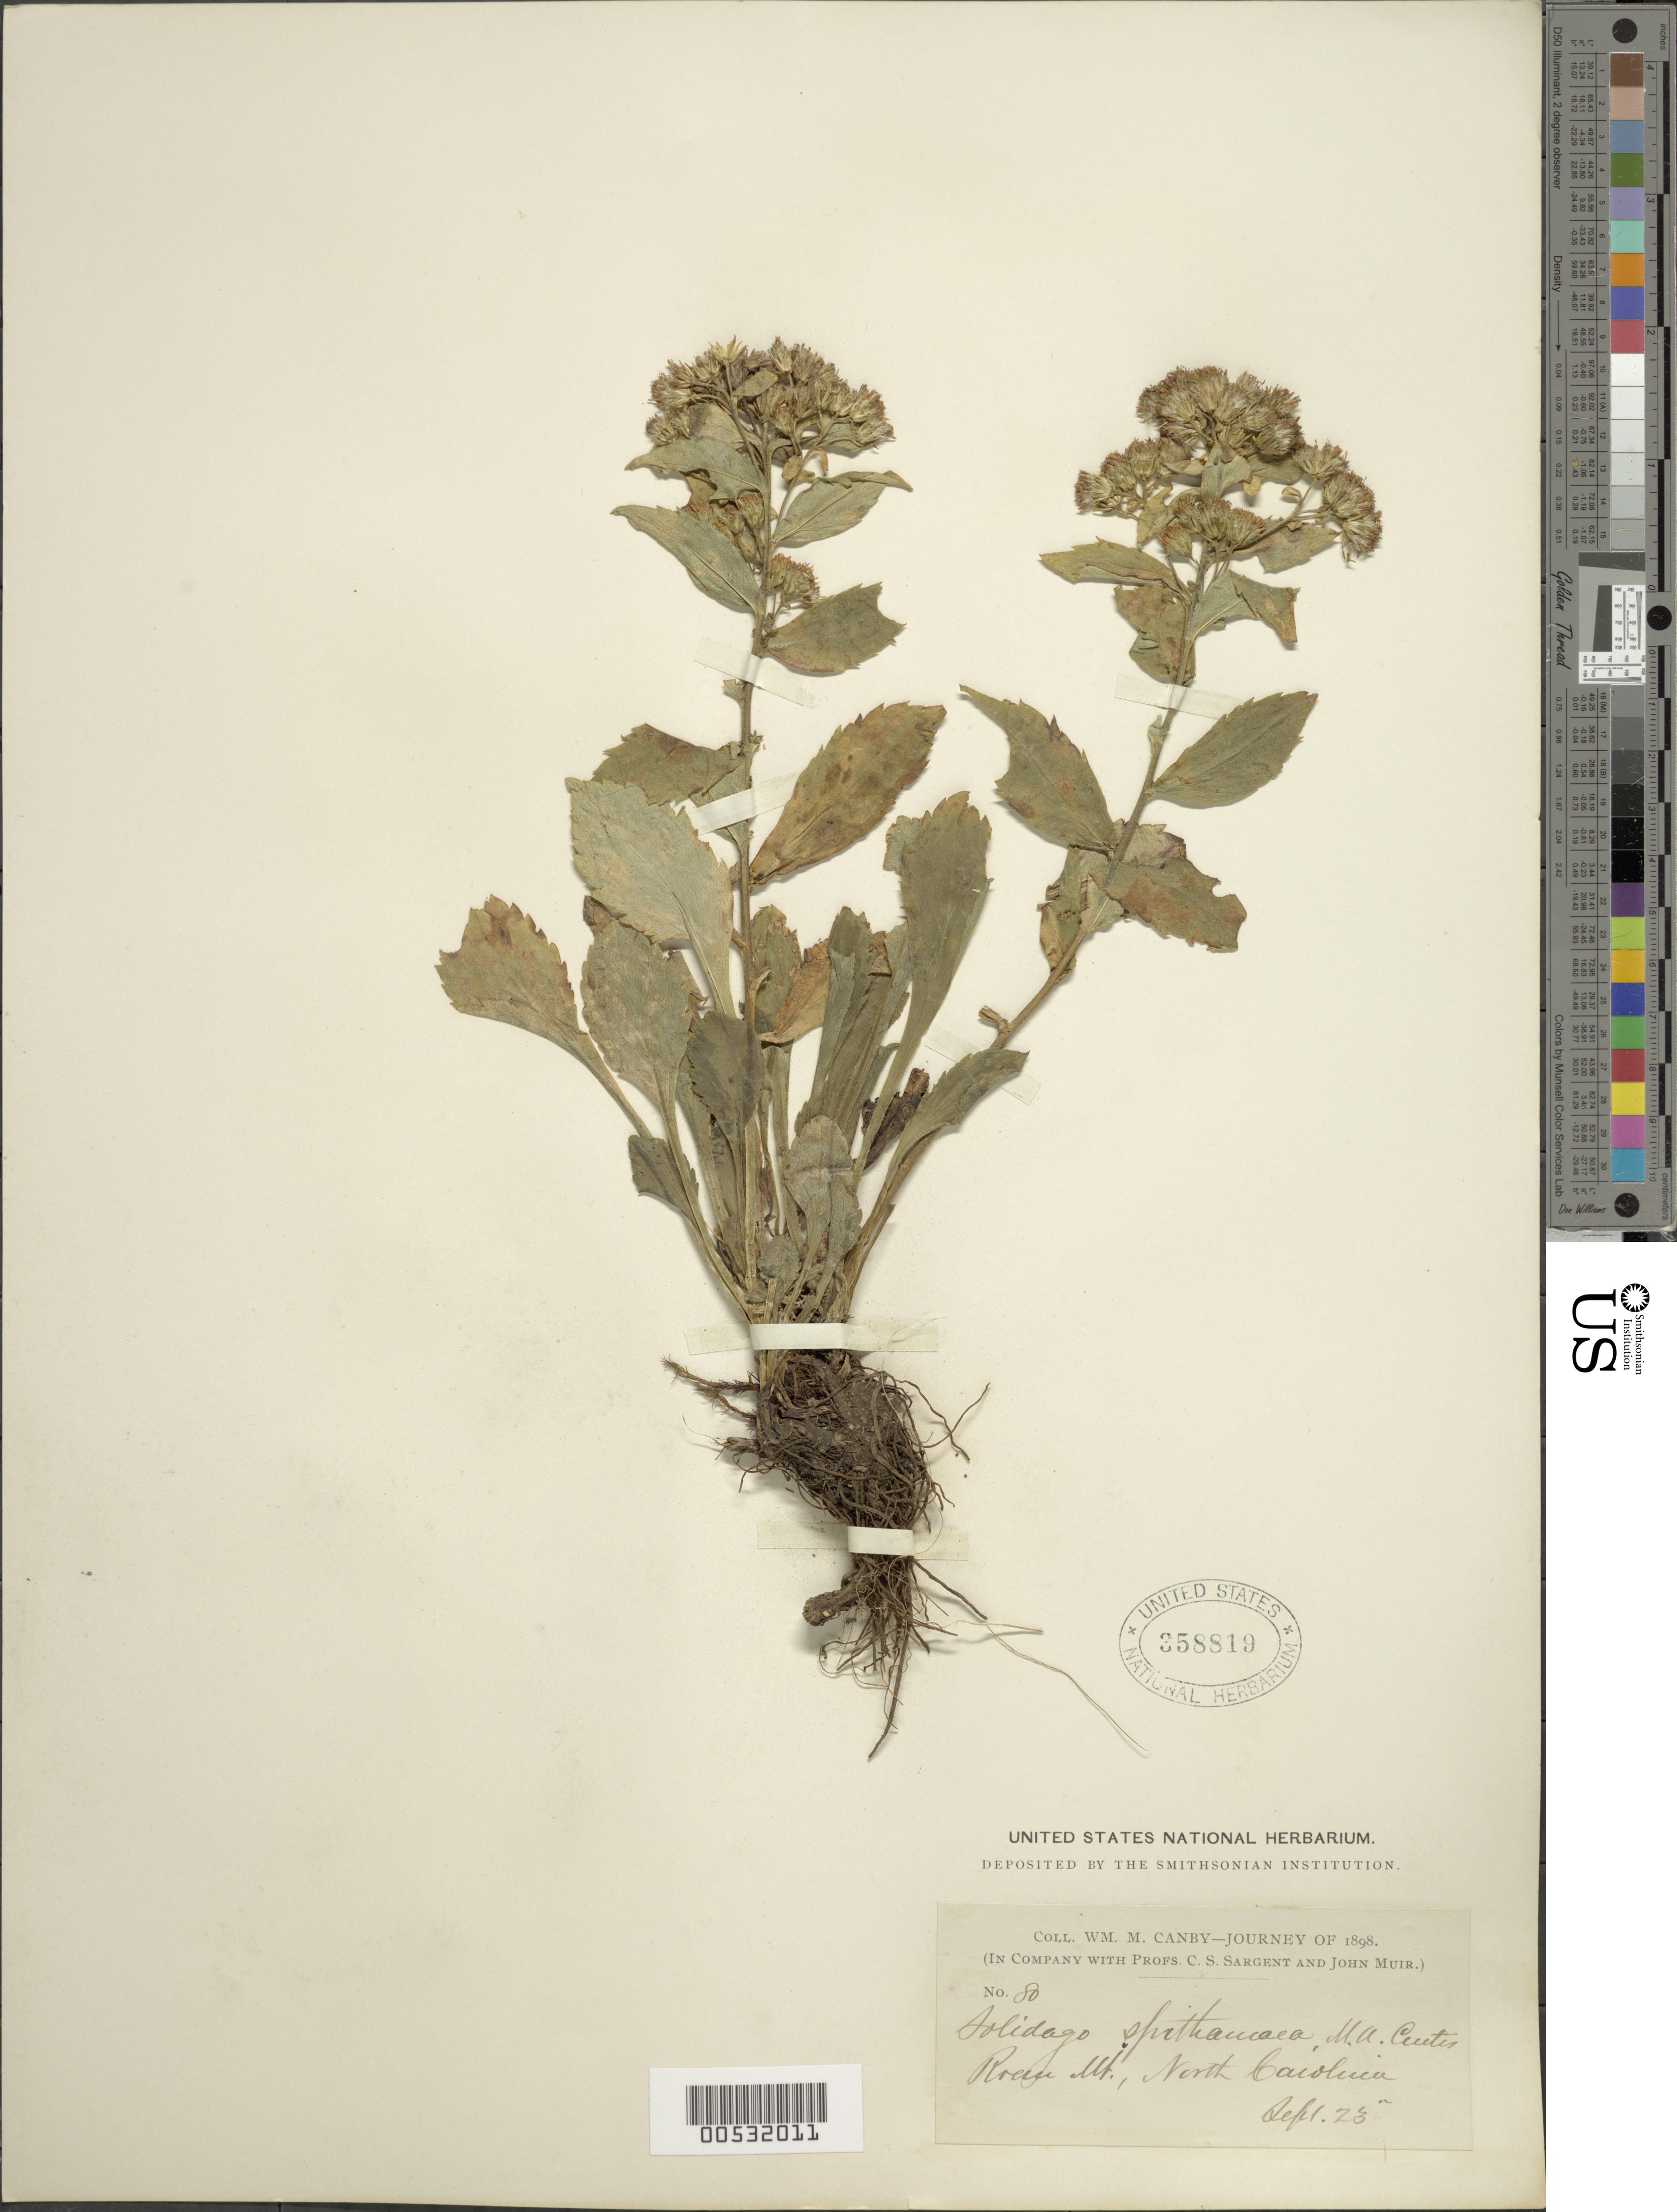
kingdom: Plantae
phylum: Tracheophyta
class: Magnoliopsida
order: Asterales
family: Asteraceae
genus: Solidago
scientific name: Solidago spithamaea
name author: M.A. Curtis ex A. Gray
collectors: W. M. Canby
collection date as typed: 23 Sep 1898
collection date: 1898-09-23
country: United States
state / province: North Carolina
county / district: Mitchell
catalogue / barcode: US 358819